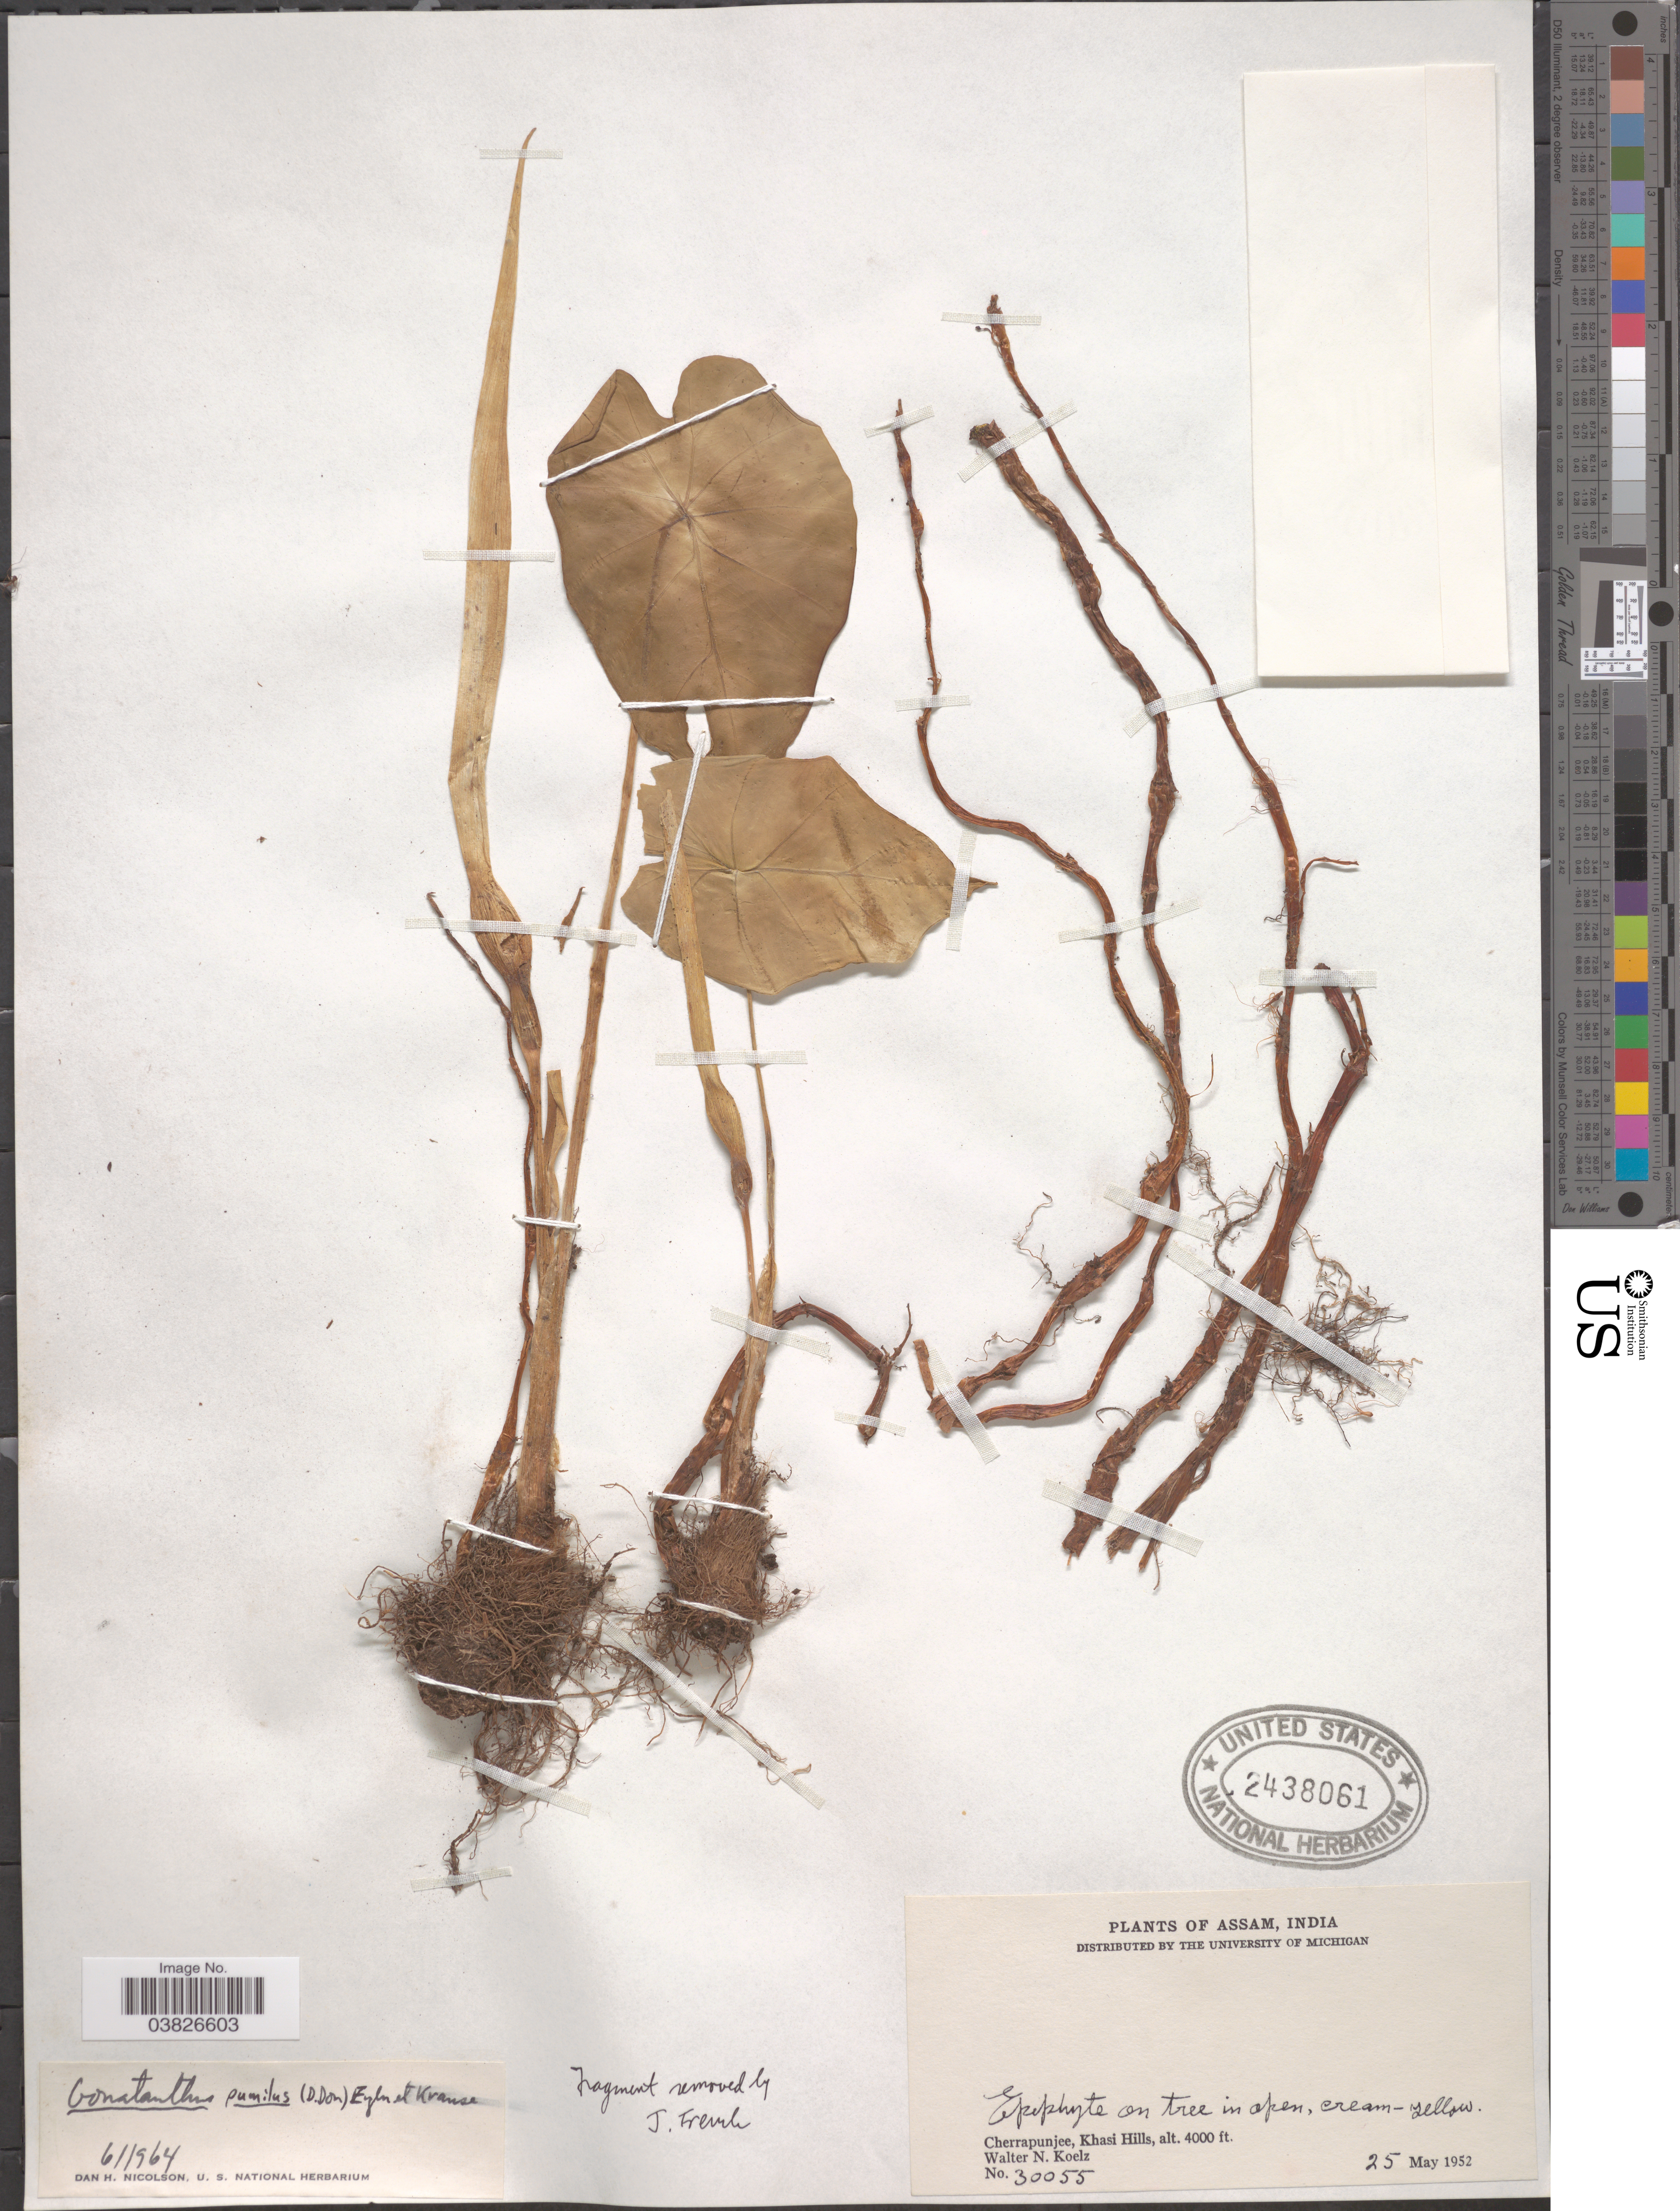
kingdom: Plantae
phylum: Tracheophyta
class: Liliopsida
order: Alismatales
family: Araceae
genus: Remusatia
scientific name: Remusatia pumila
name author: (D. Don) H. Li & A. Hay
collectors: W. N. Koelz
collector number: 30055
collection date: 1952-05-25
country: India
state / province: Meghalaya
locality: Cherrapunjee, Khasi Hills.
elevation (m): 1219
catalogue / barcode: US 2438061